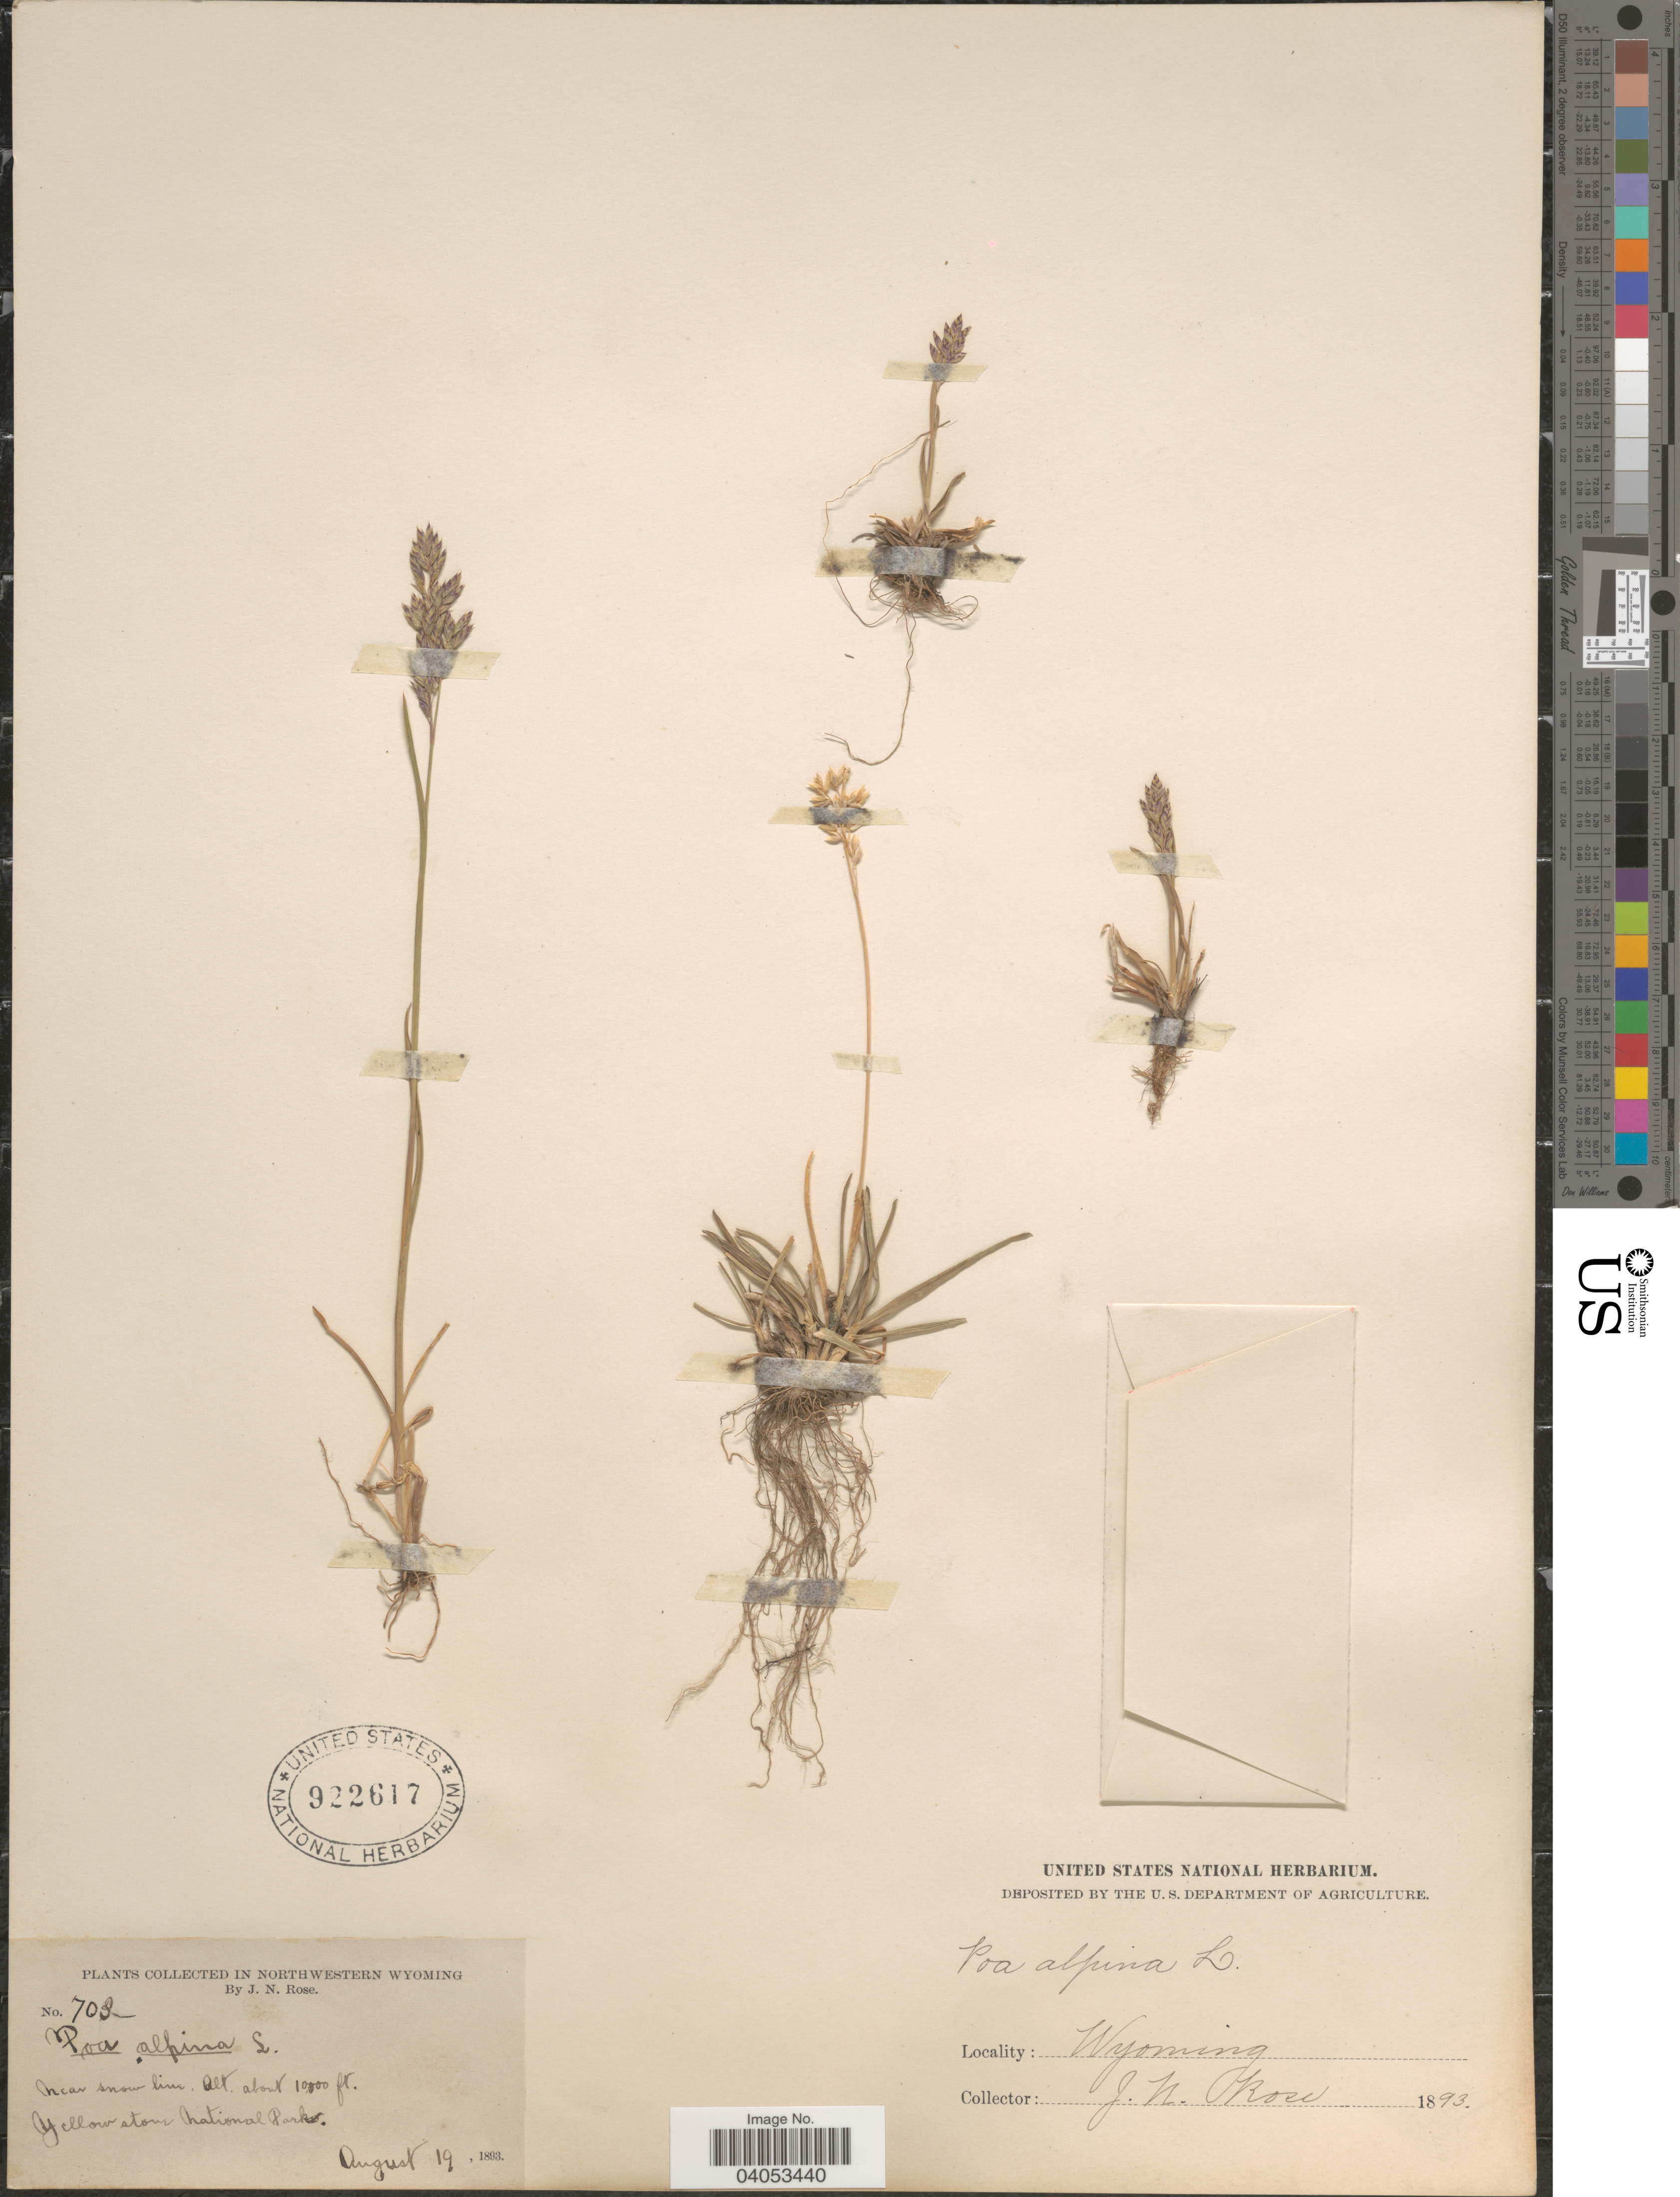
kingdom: Plantae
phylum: Tracheophyta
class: Liliopsida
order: Poales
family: Poaceae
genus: Poa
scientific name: Poa alpina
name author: L.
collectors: J. N. Rose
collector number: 708*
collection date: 1893-08-19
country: United States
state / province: Wyoming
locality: Northwestern Wyoming. Near snow line. Yellowstone National Park.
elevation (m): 3048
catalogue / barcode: US 922617